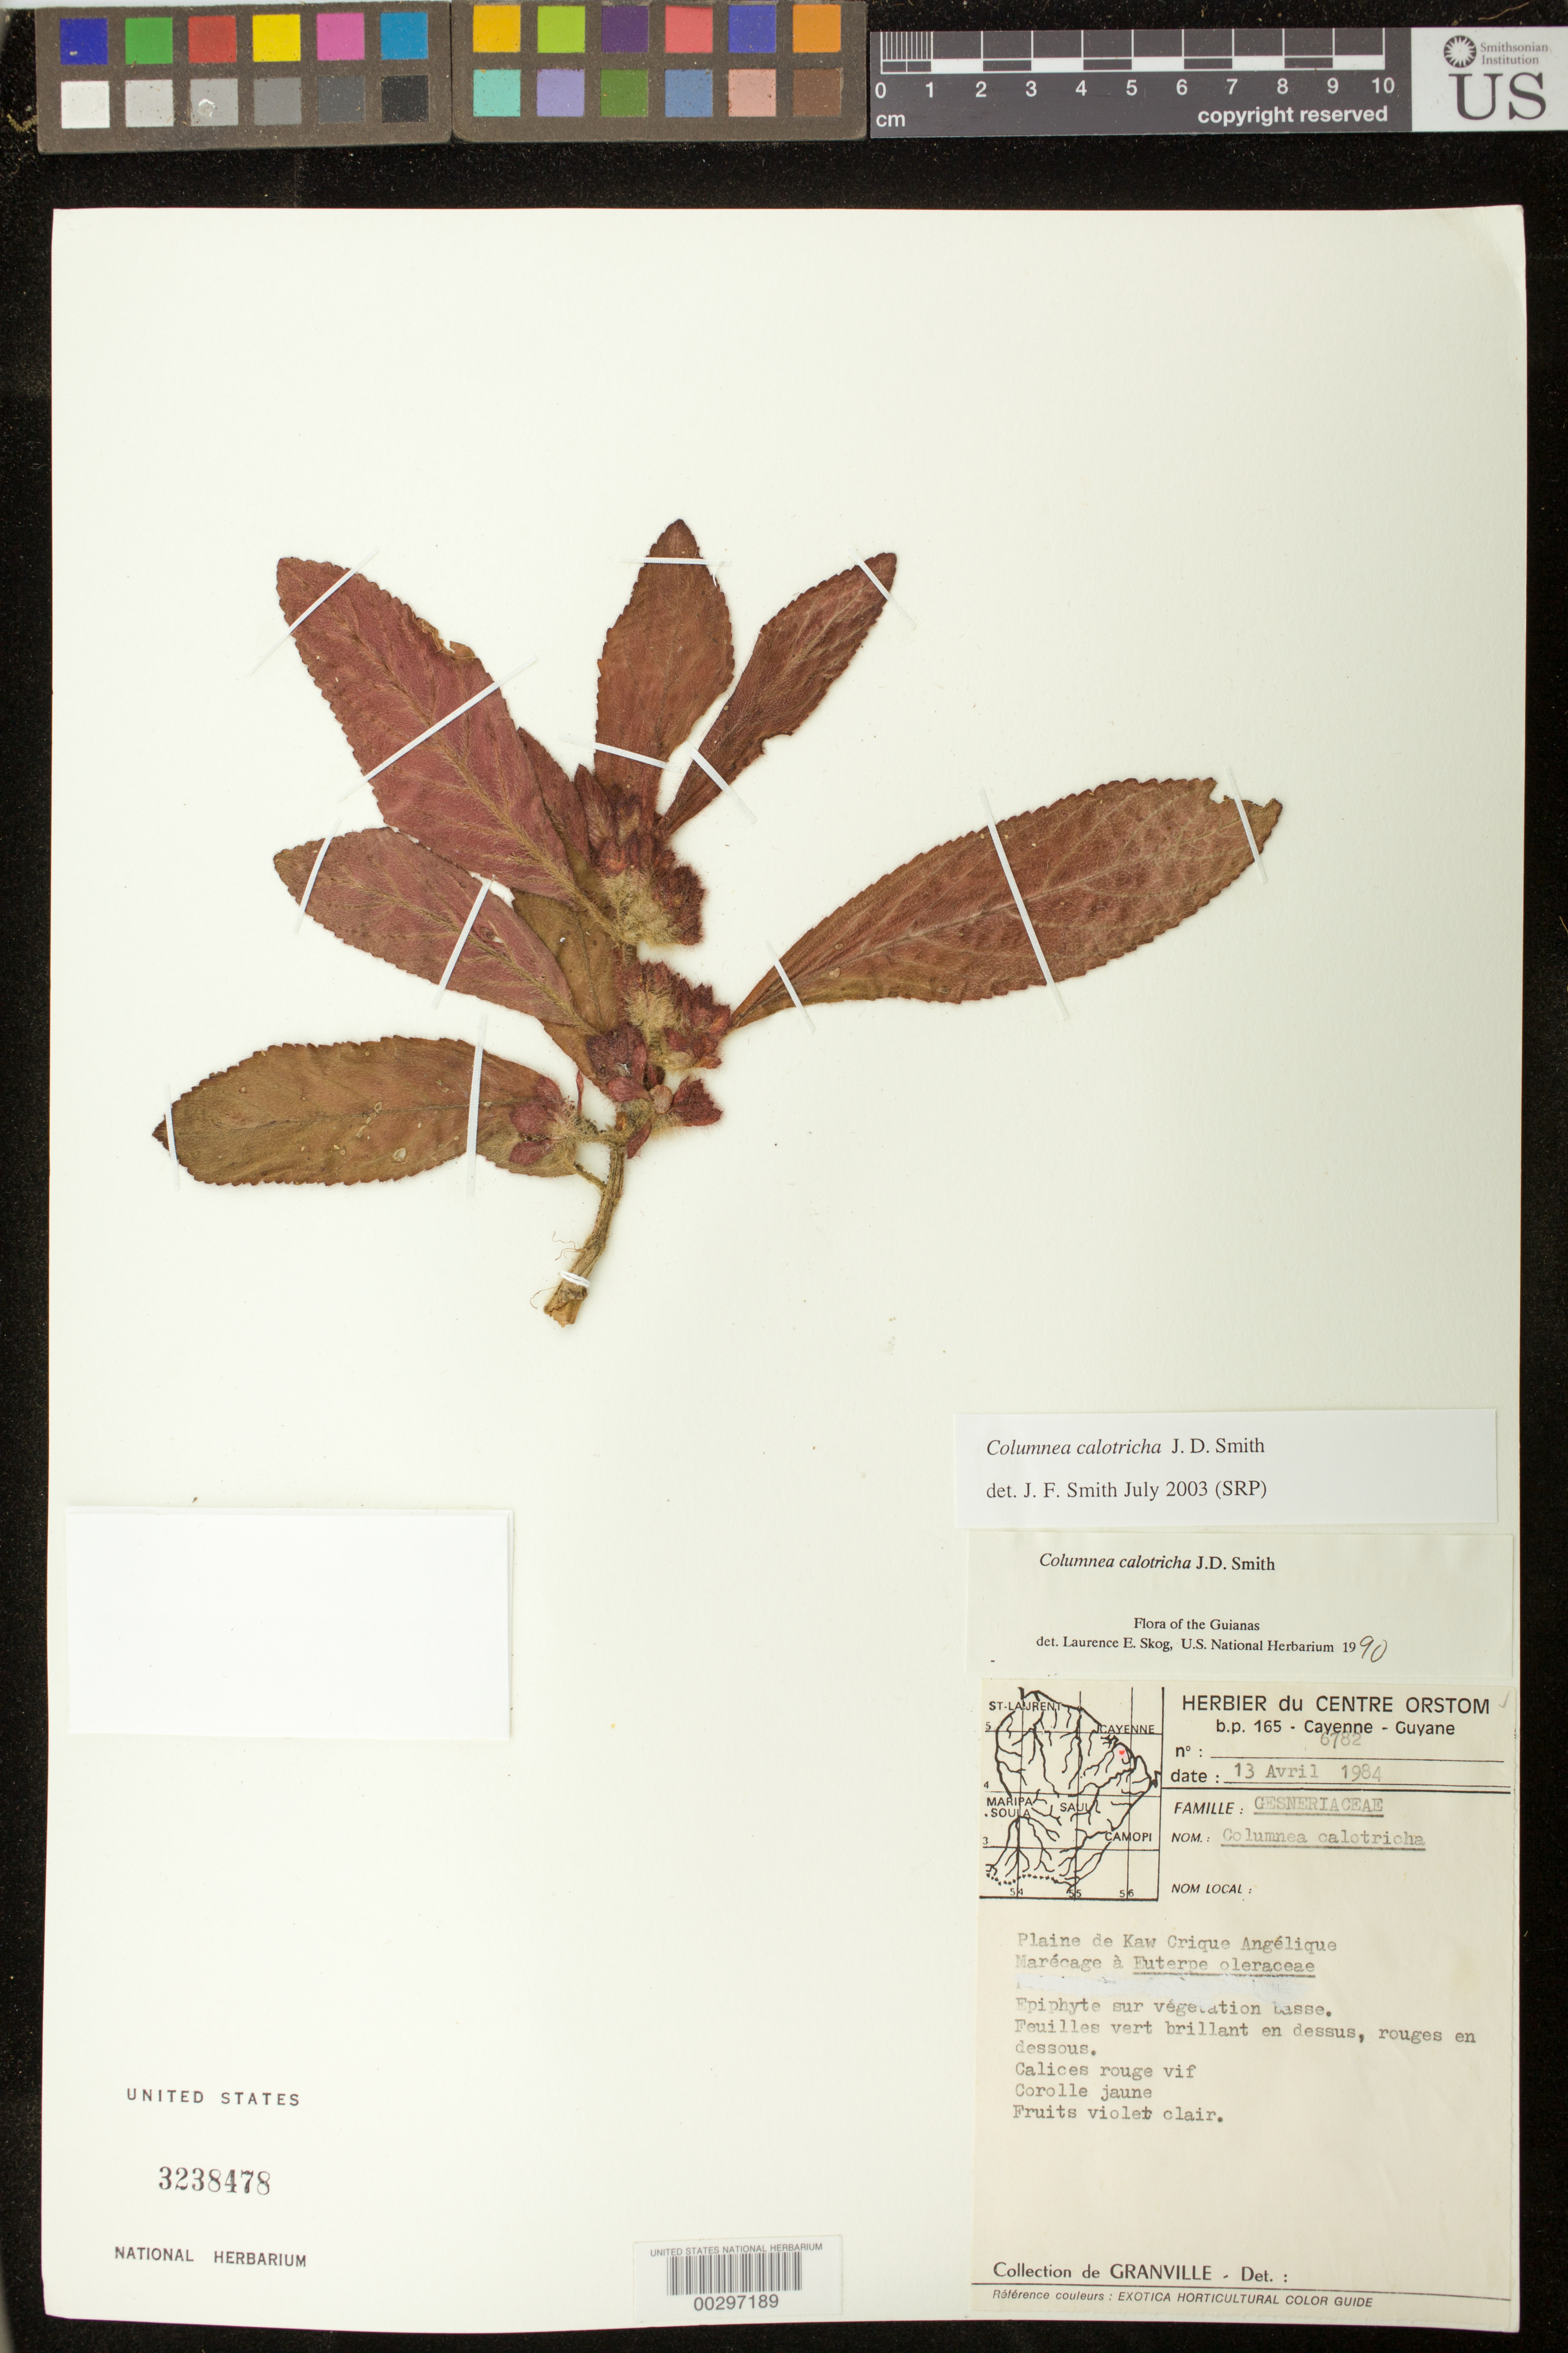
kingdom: Plantae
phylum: Tracheophyta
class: Magnoliopsida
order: Lamiales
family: Gesneriaceae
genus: Columnea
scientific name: Columnea calotricha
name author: Donn. Sm.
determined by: Skog, Laurence E.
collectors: J.-J. de Granville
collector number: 6782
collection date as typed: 13 Apr 1984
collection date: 1984-04-13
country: French Guiana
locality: Plaine de Kaw Crique Angélique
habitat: Marécage à Euterpe oleracea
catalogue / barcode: US 3238478